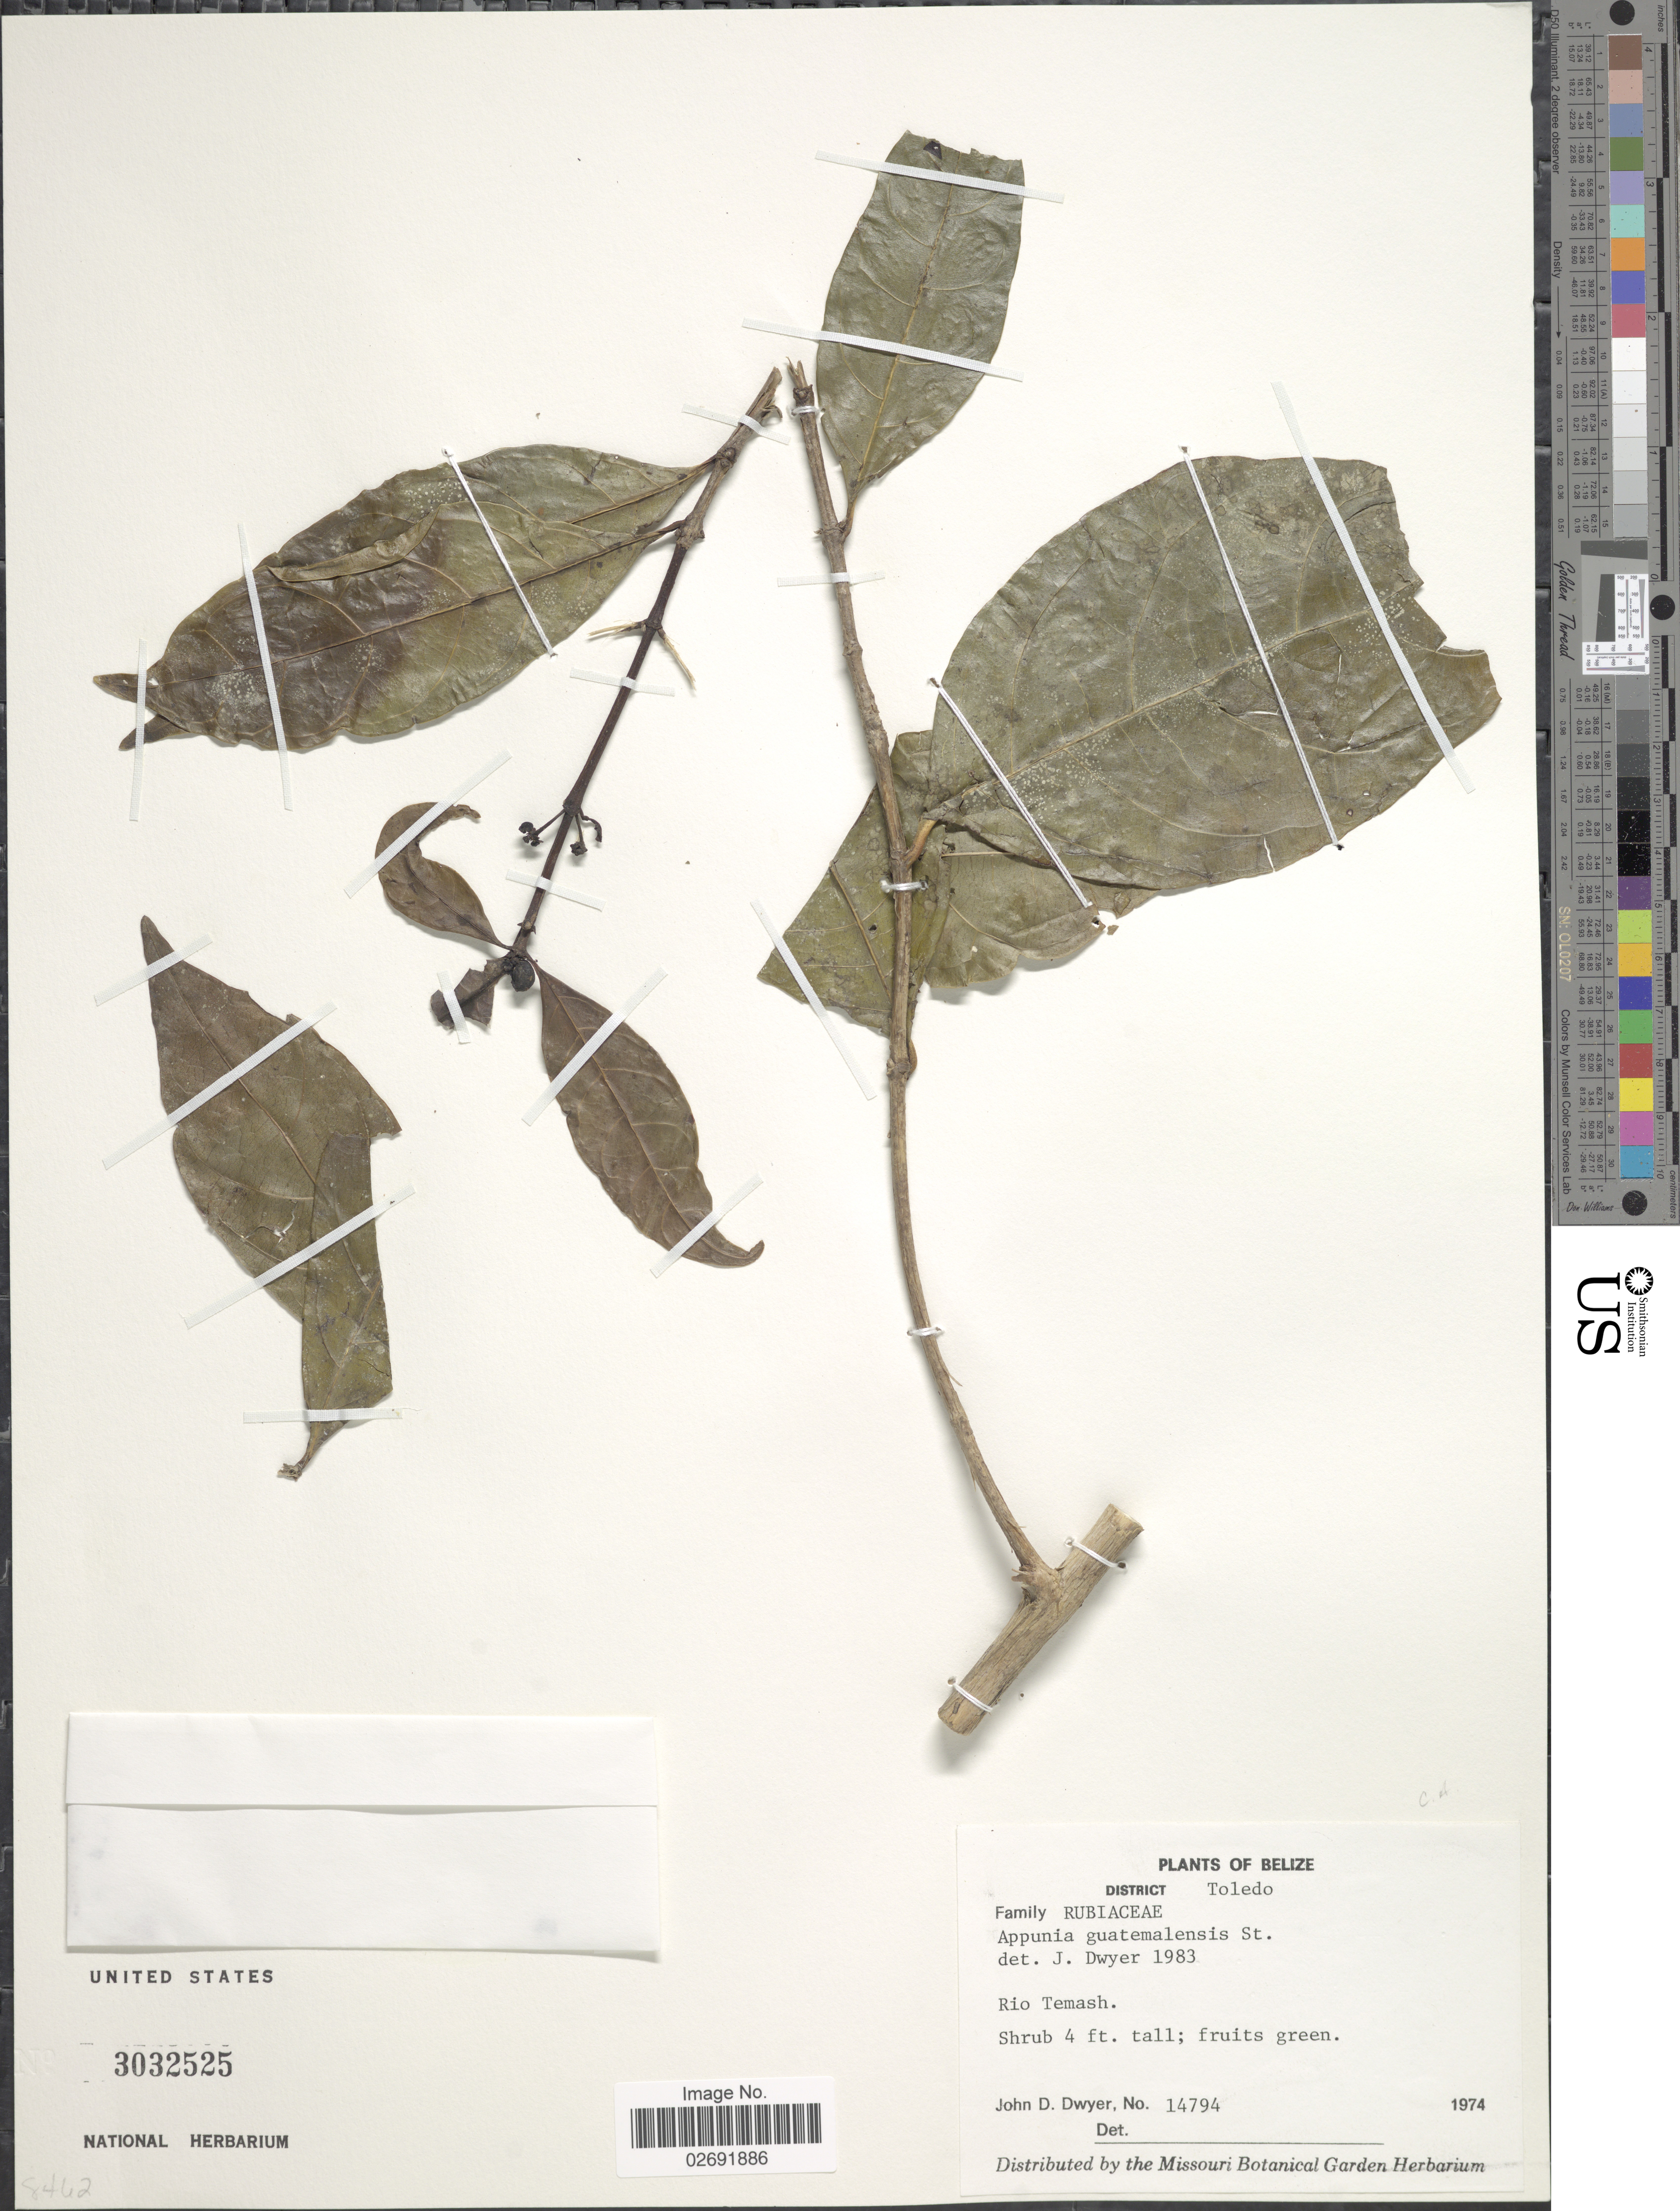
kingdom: Plantae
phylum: Tracheophyta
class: Magnoliopsida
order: Gentianales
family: Rubiaceae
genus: Appunia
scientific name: Appunia guatemalensis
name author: Donn. Sm.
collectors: J. D. Dwyer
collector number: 14794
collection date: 1974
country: Belize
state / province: Toledo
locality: District Toledo, Rio Temash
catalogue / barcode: US 3032525